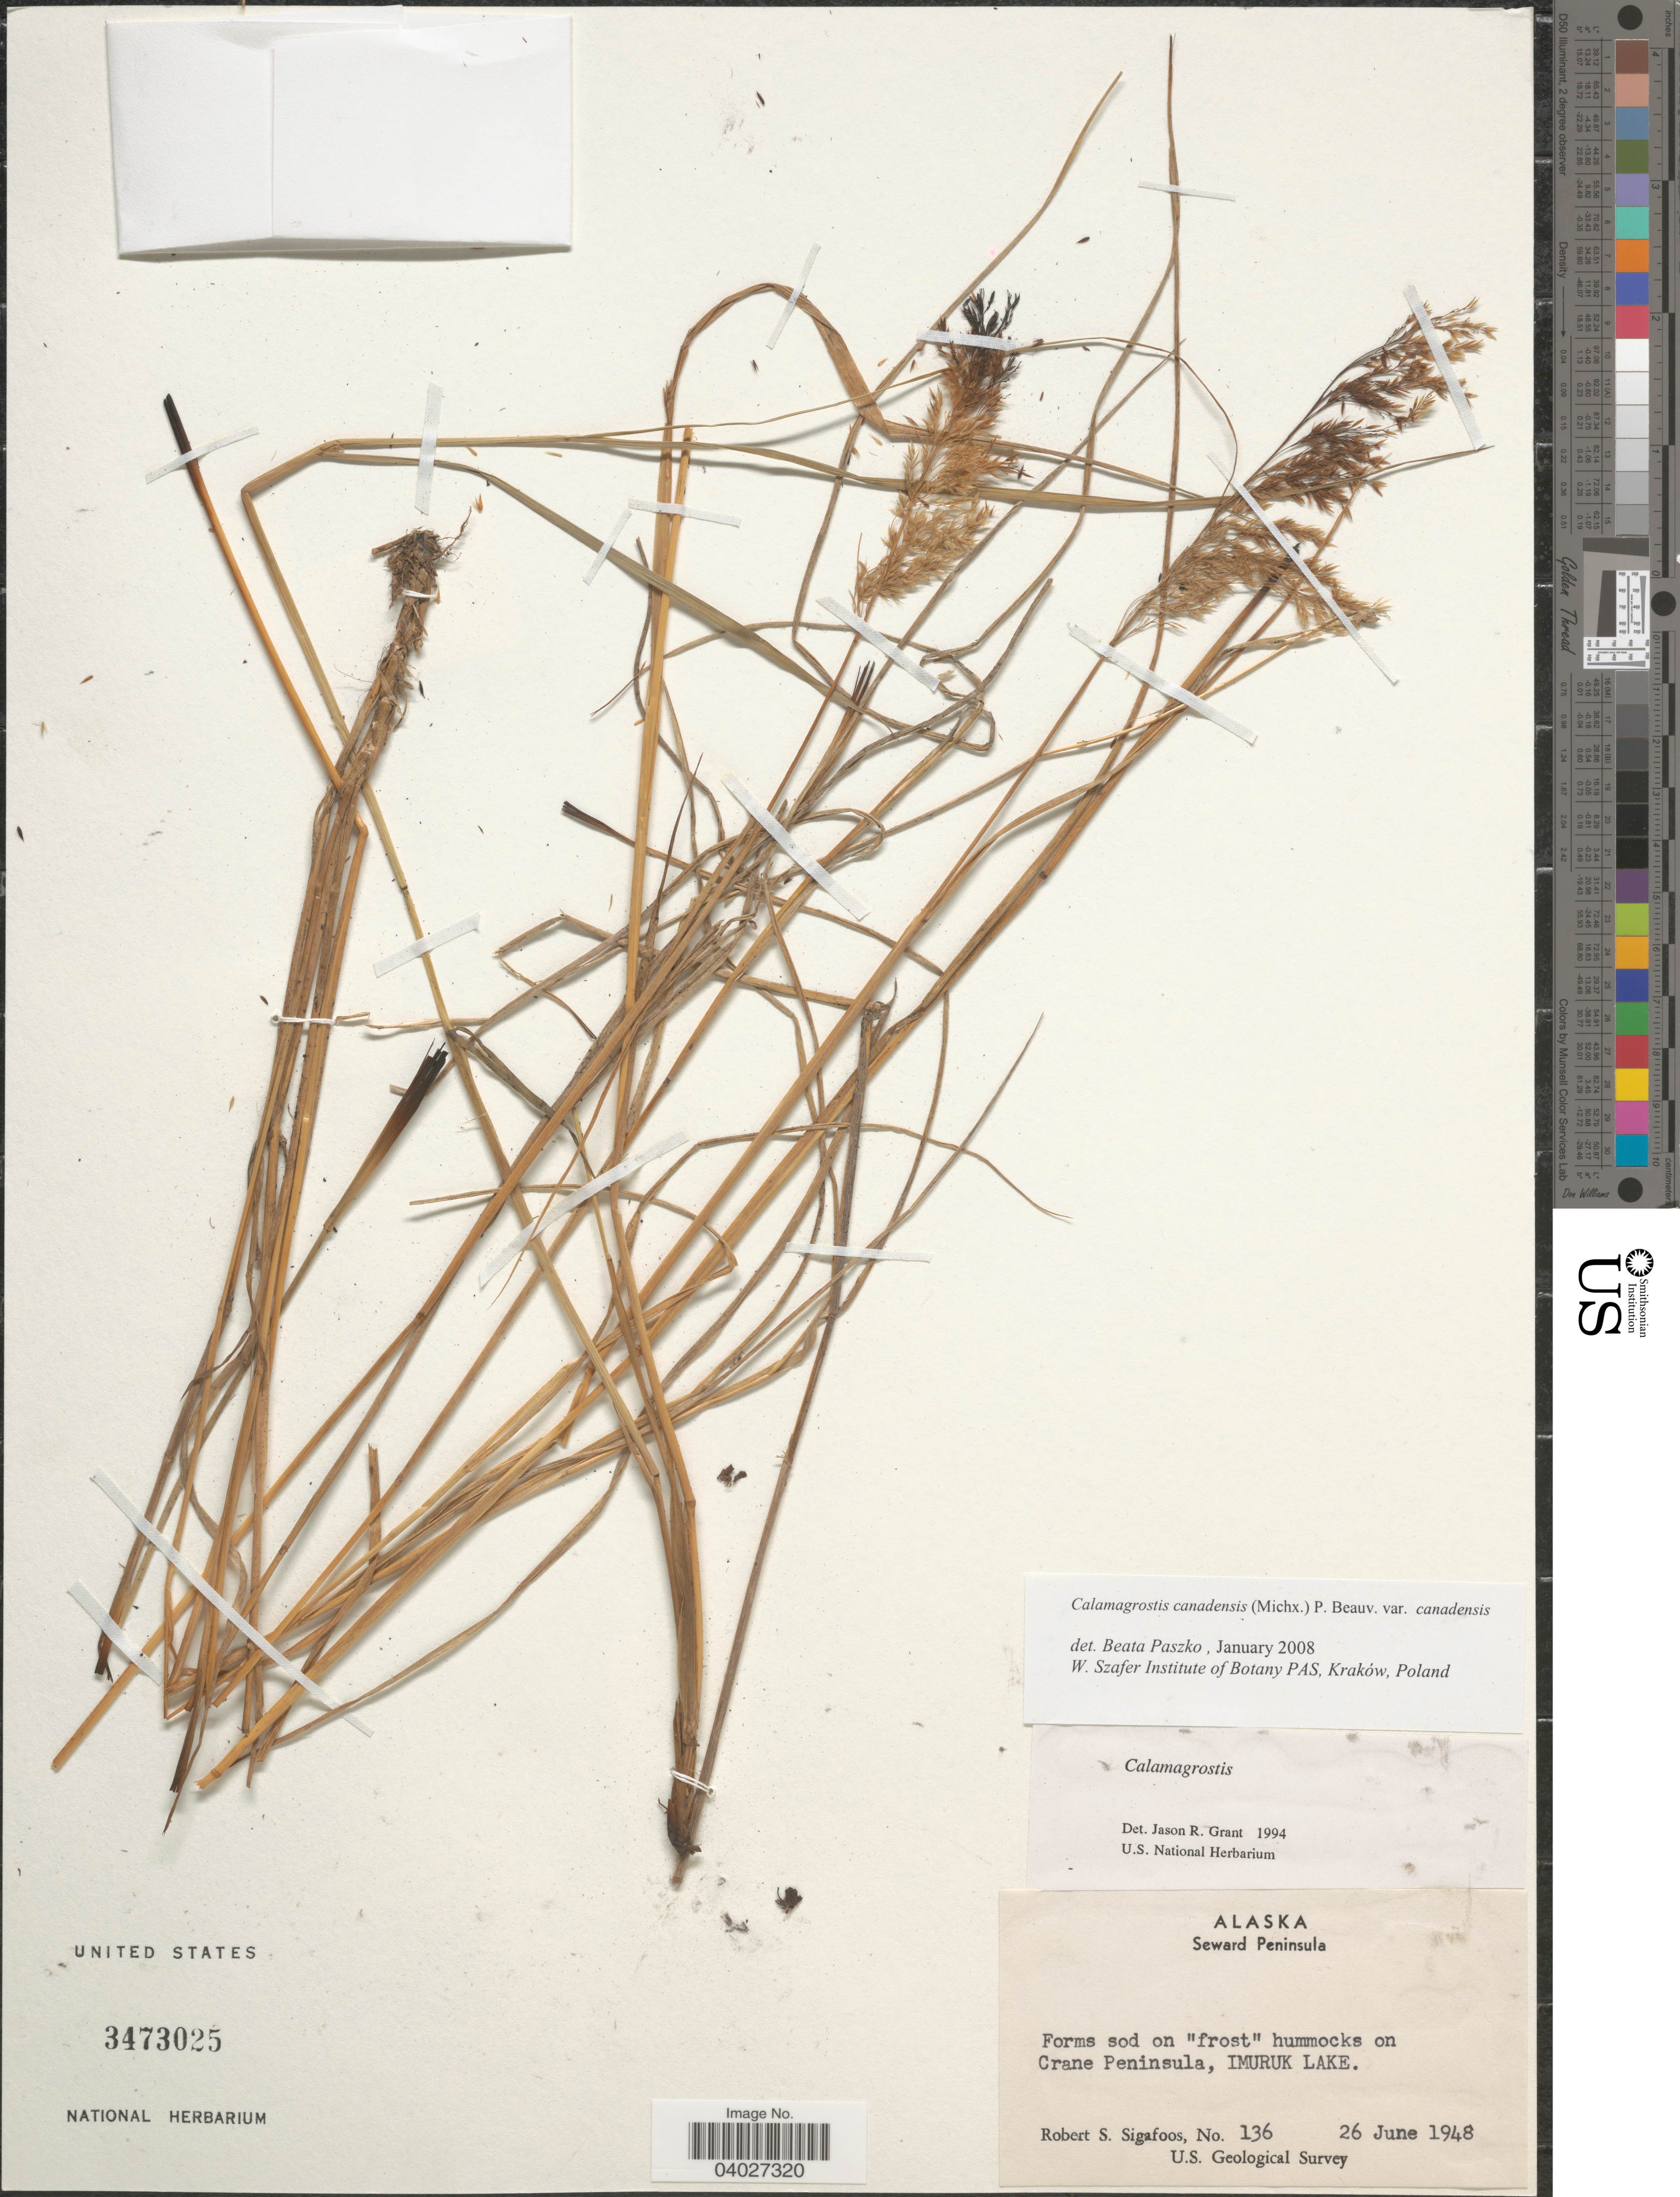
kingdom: Plantae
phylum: Tracheophyta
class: Liliopsida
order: Poales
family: Poaceae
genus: Calamagrostis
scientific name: Calamagrostis canadensis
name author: (Michx.) P. Beauv.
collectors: R. Sigafoos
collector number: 136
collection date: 1948-06-26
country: United States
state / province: Alaska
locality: Seward Peninsula. Forms sod on "frost" hummocks on Crane Peninsula, Imuruk Lake.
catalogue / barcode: US 3473025